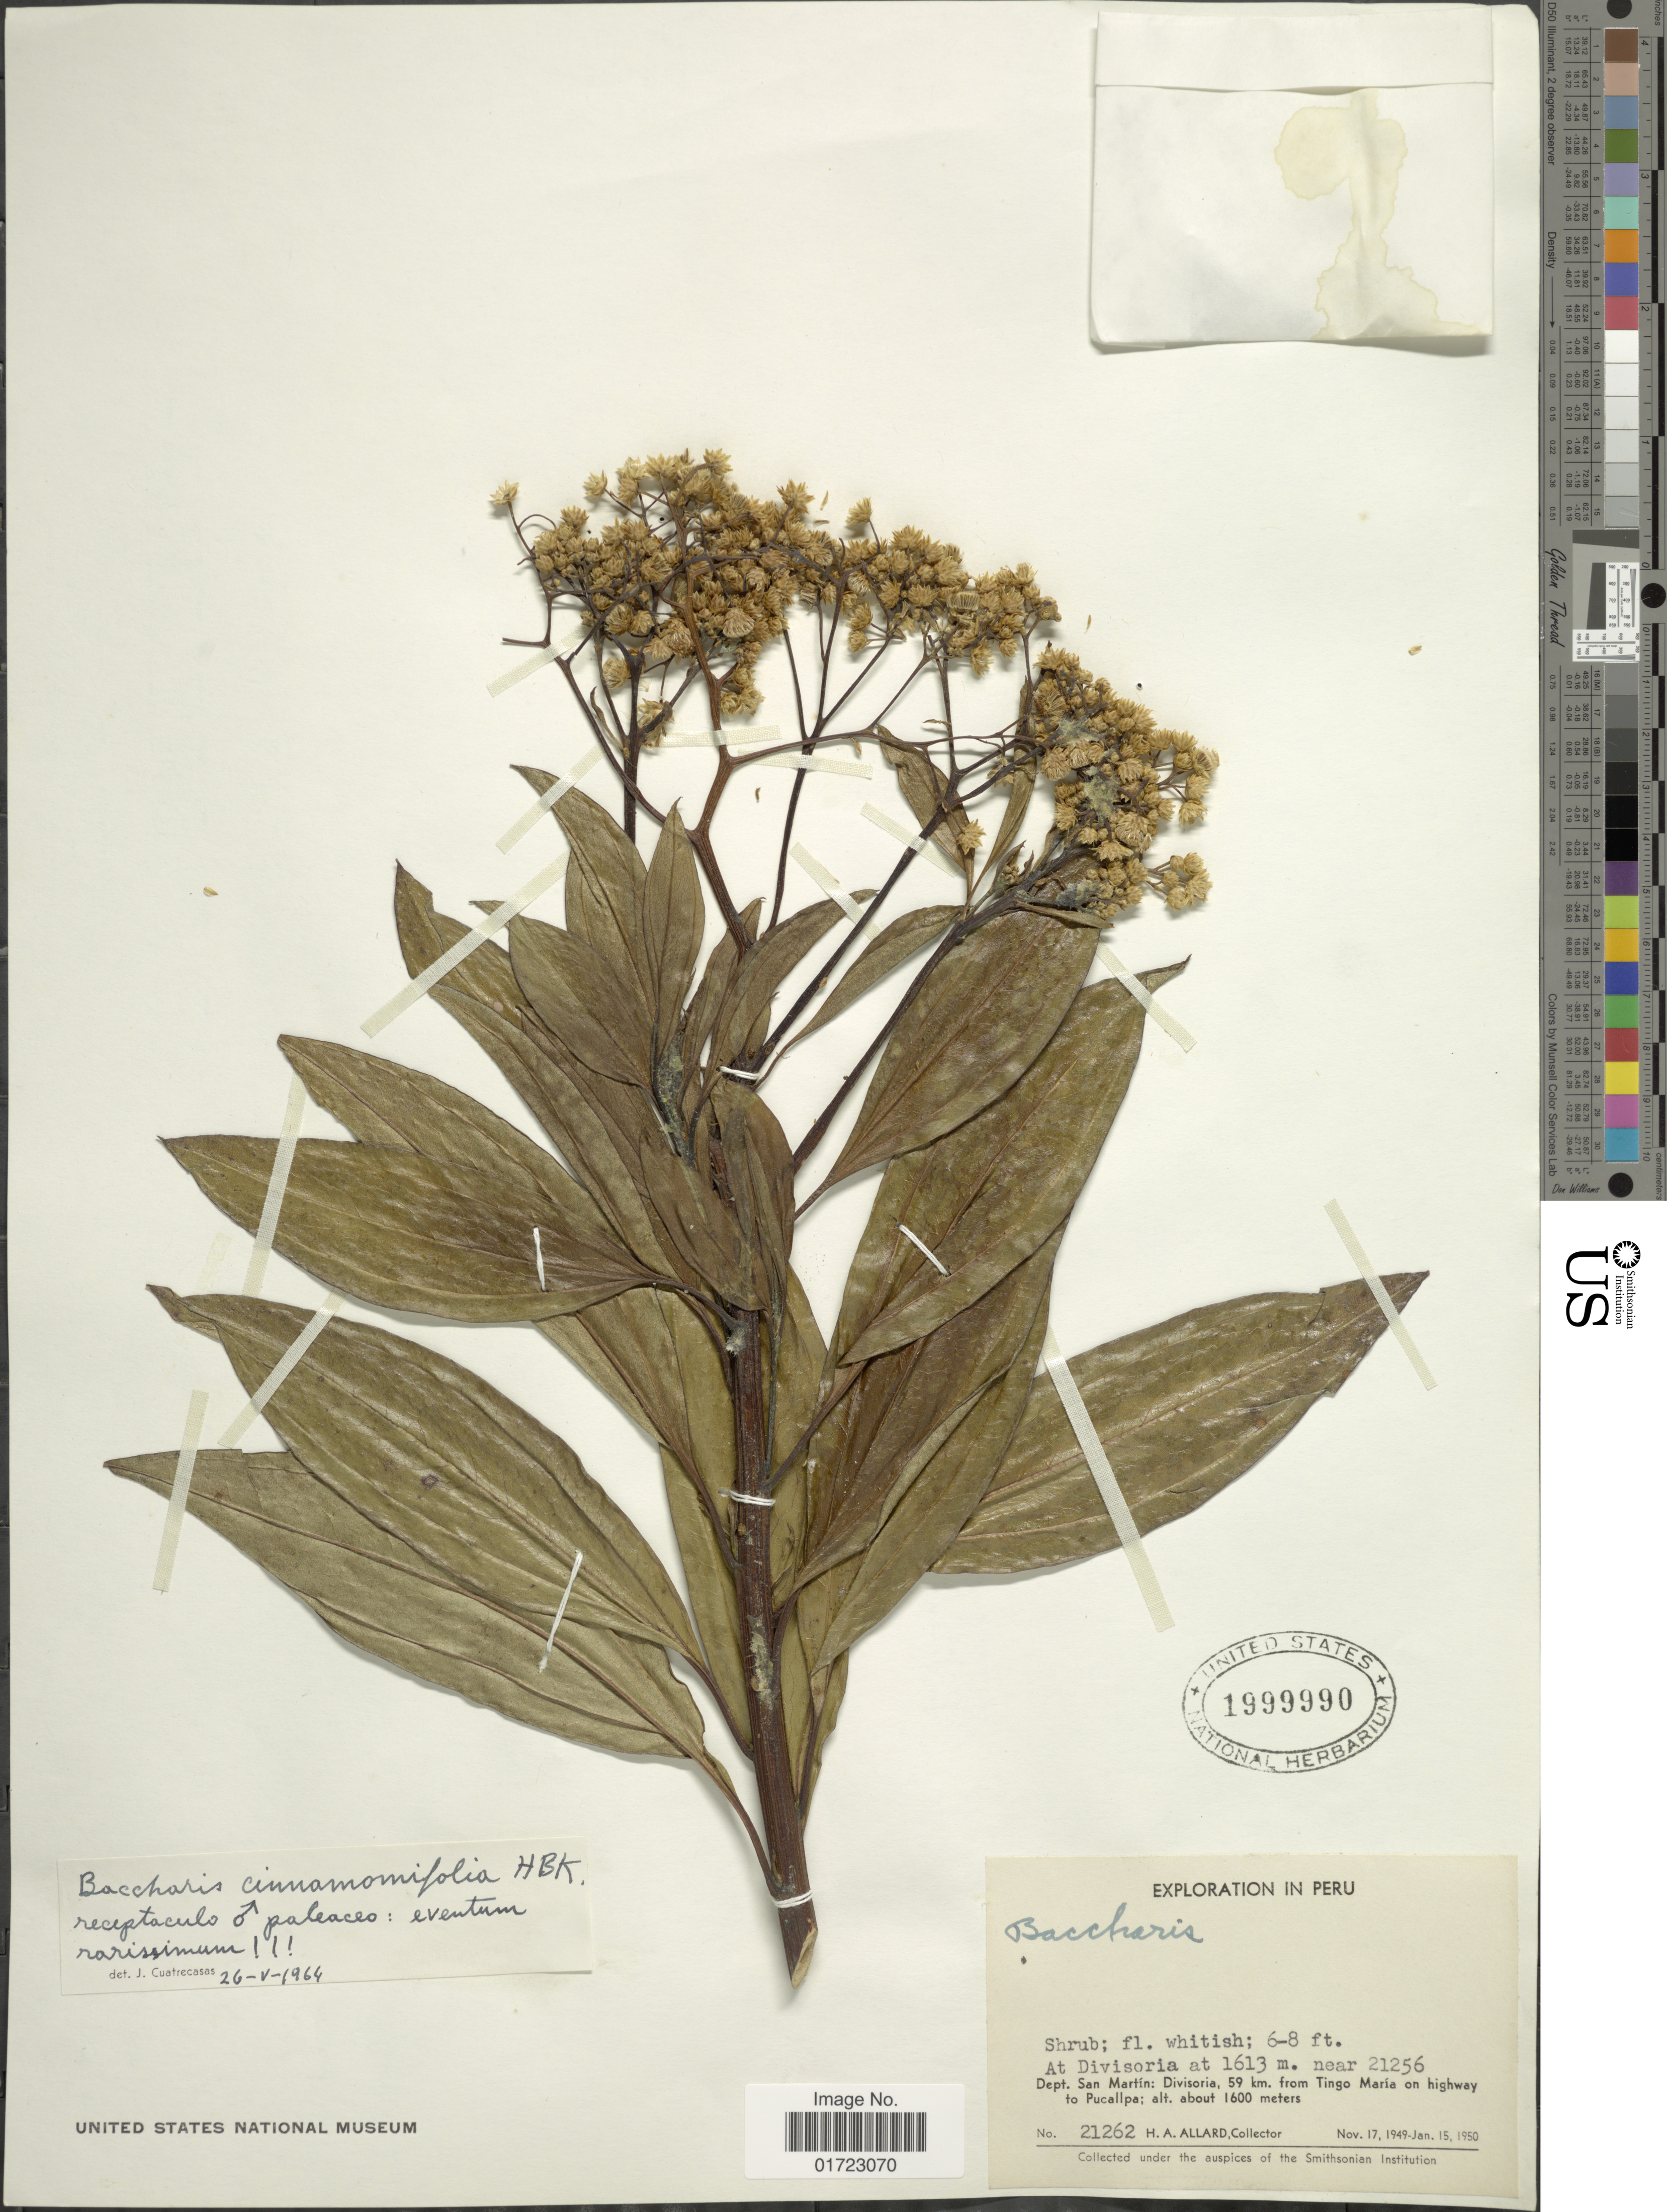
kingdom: Plantae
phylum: Tracheophyta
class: Magnoliopsida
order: Asterales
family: Asteraceae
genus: Baccharis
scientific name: Baccharis pedunculata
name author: (Mill.) Cabrera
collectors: H. A. Allard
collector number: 21262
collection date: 1949-11-17/1950-01-15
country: Peru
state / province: San Martín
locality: Divisoria, 59 km. from Tingo maria on highway to pucallpa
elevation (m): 1600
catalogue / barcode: US 1999990